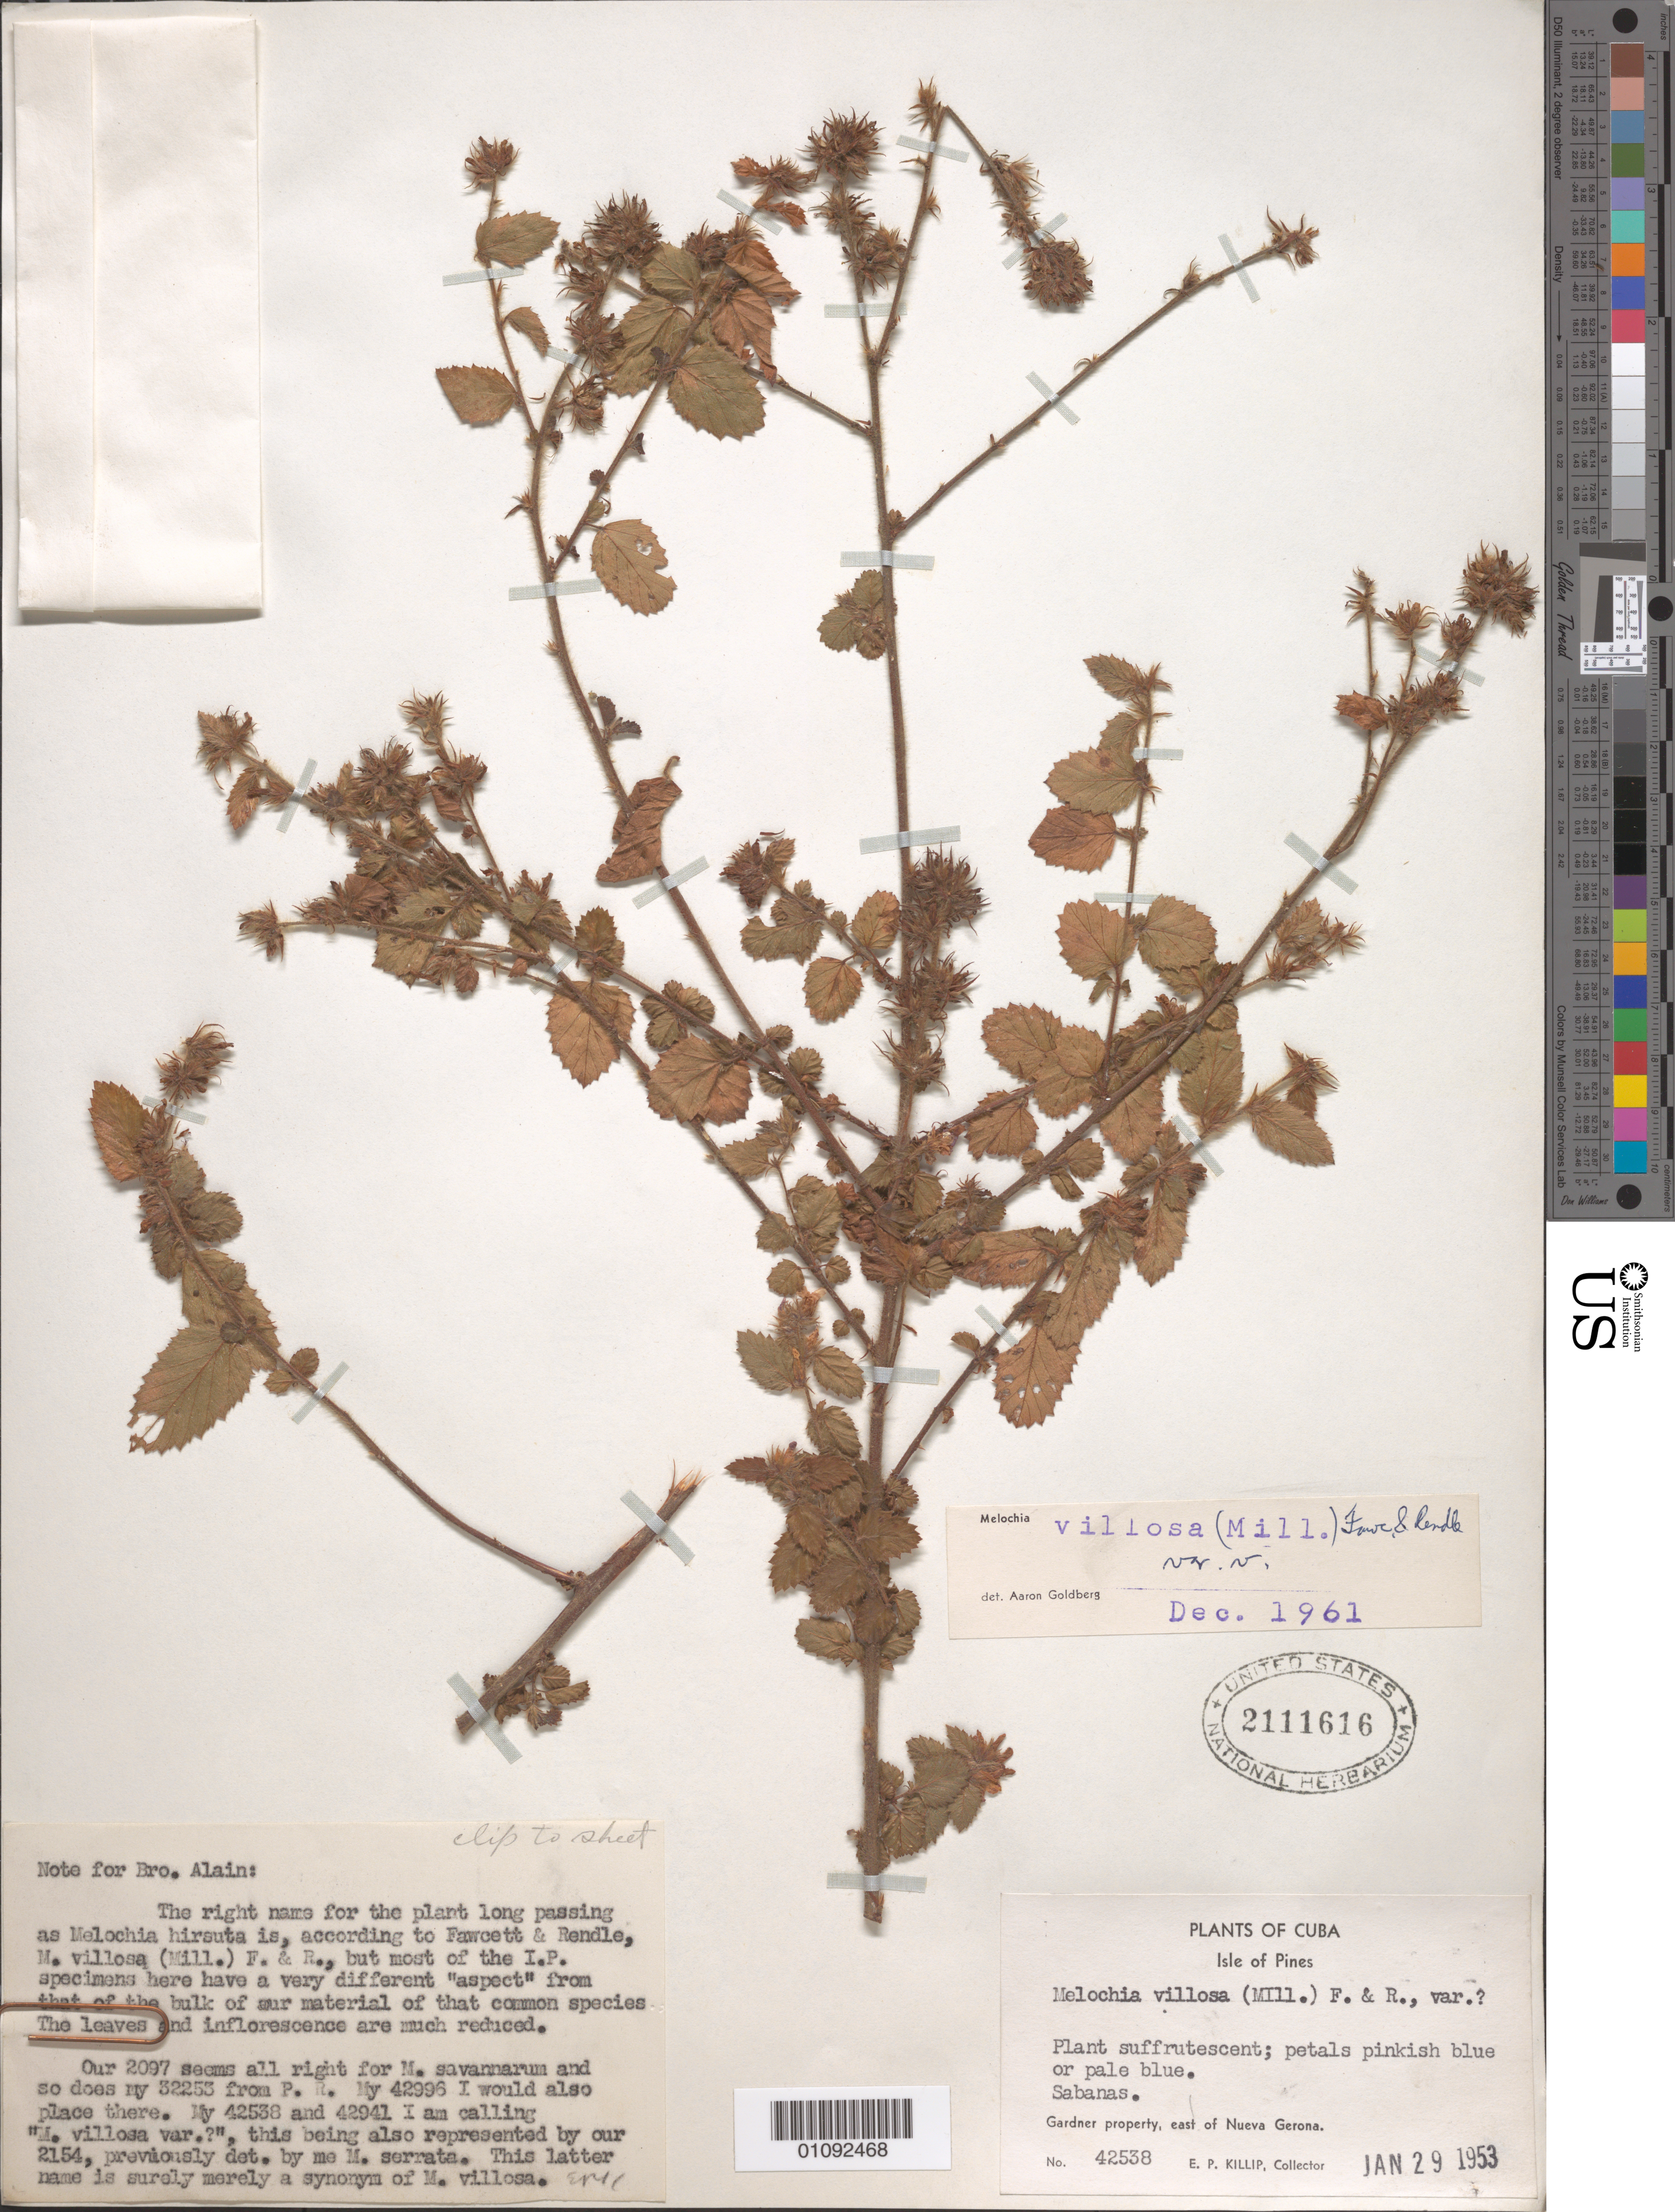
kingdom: Plantae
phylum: Tracheophyta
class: Magnoliopsida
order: Malvales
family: Malvaceae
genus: Melochia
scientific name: Melochia spicata var. spicata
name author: (L.) Fryxell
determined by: Dorr, L. J., (BOT), Smithsonian Institution - National Museum of Natural History (UNITED STATES)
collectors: E. P. Killip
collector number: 42538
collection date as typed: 29 Jan 1953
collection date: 1953-01-29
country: Cuba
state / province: Isla de La Juventud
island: Isla de la Juventud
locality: Gardner property, E of Nueva Gerona, Isle of Pines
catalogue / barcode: US 2111616